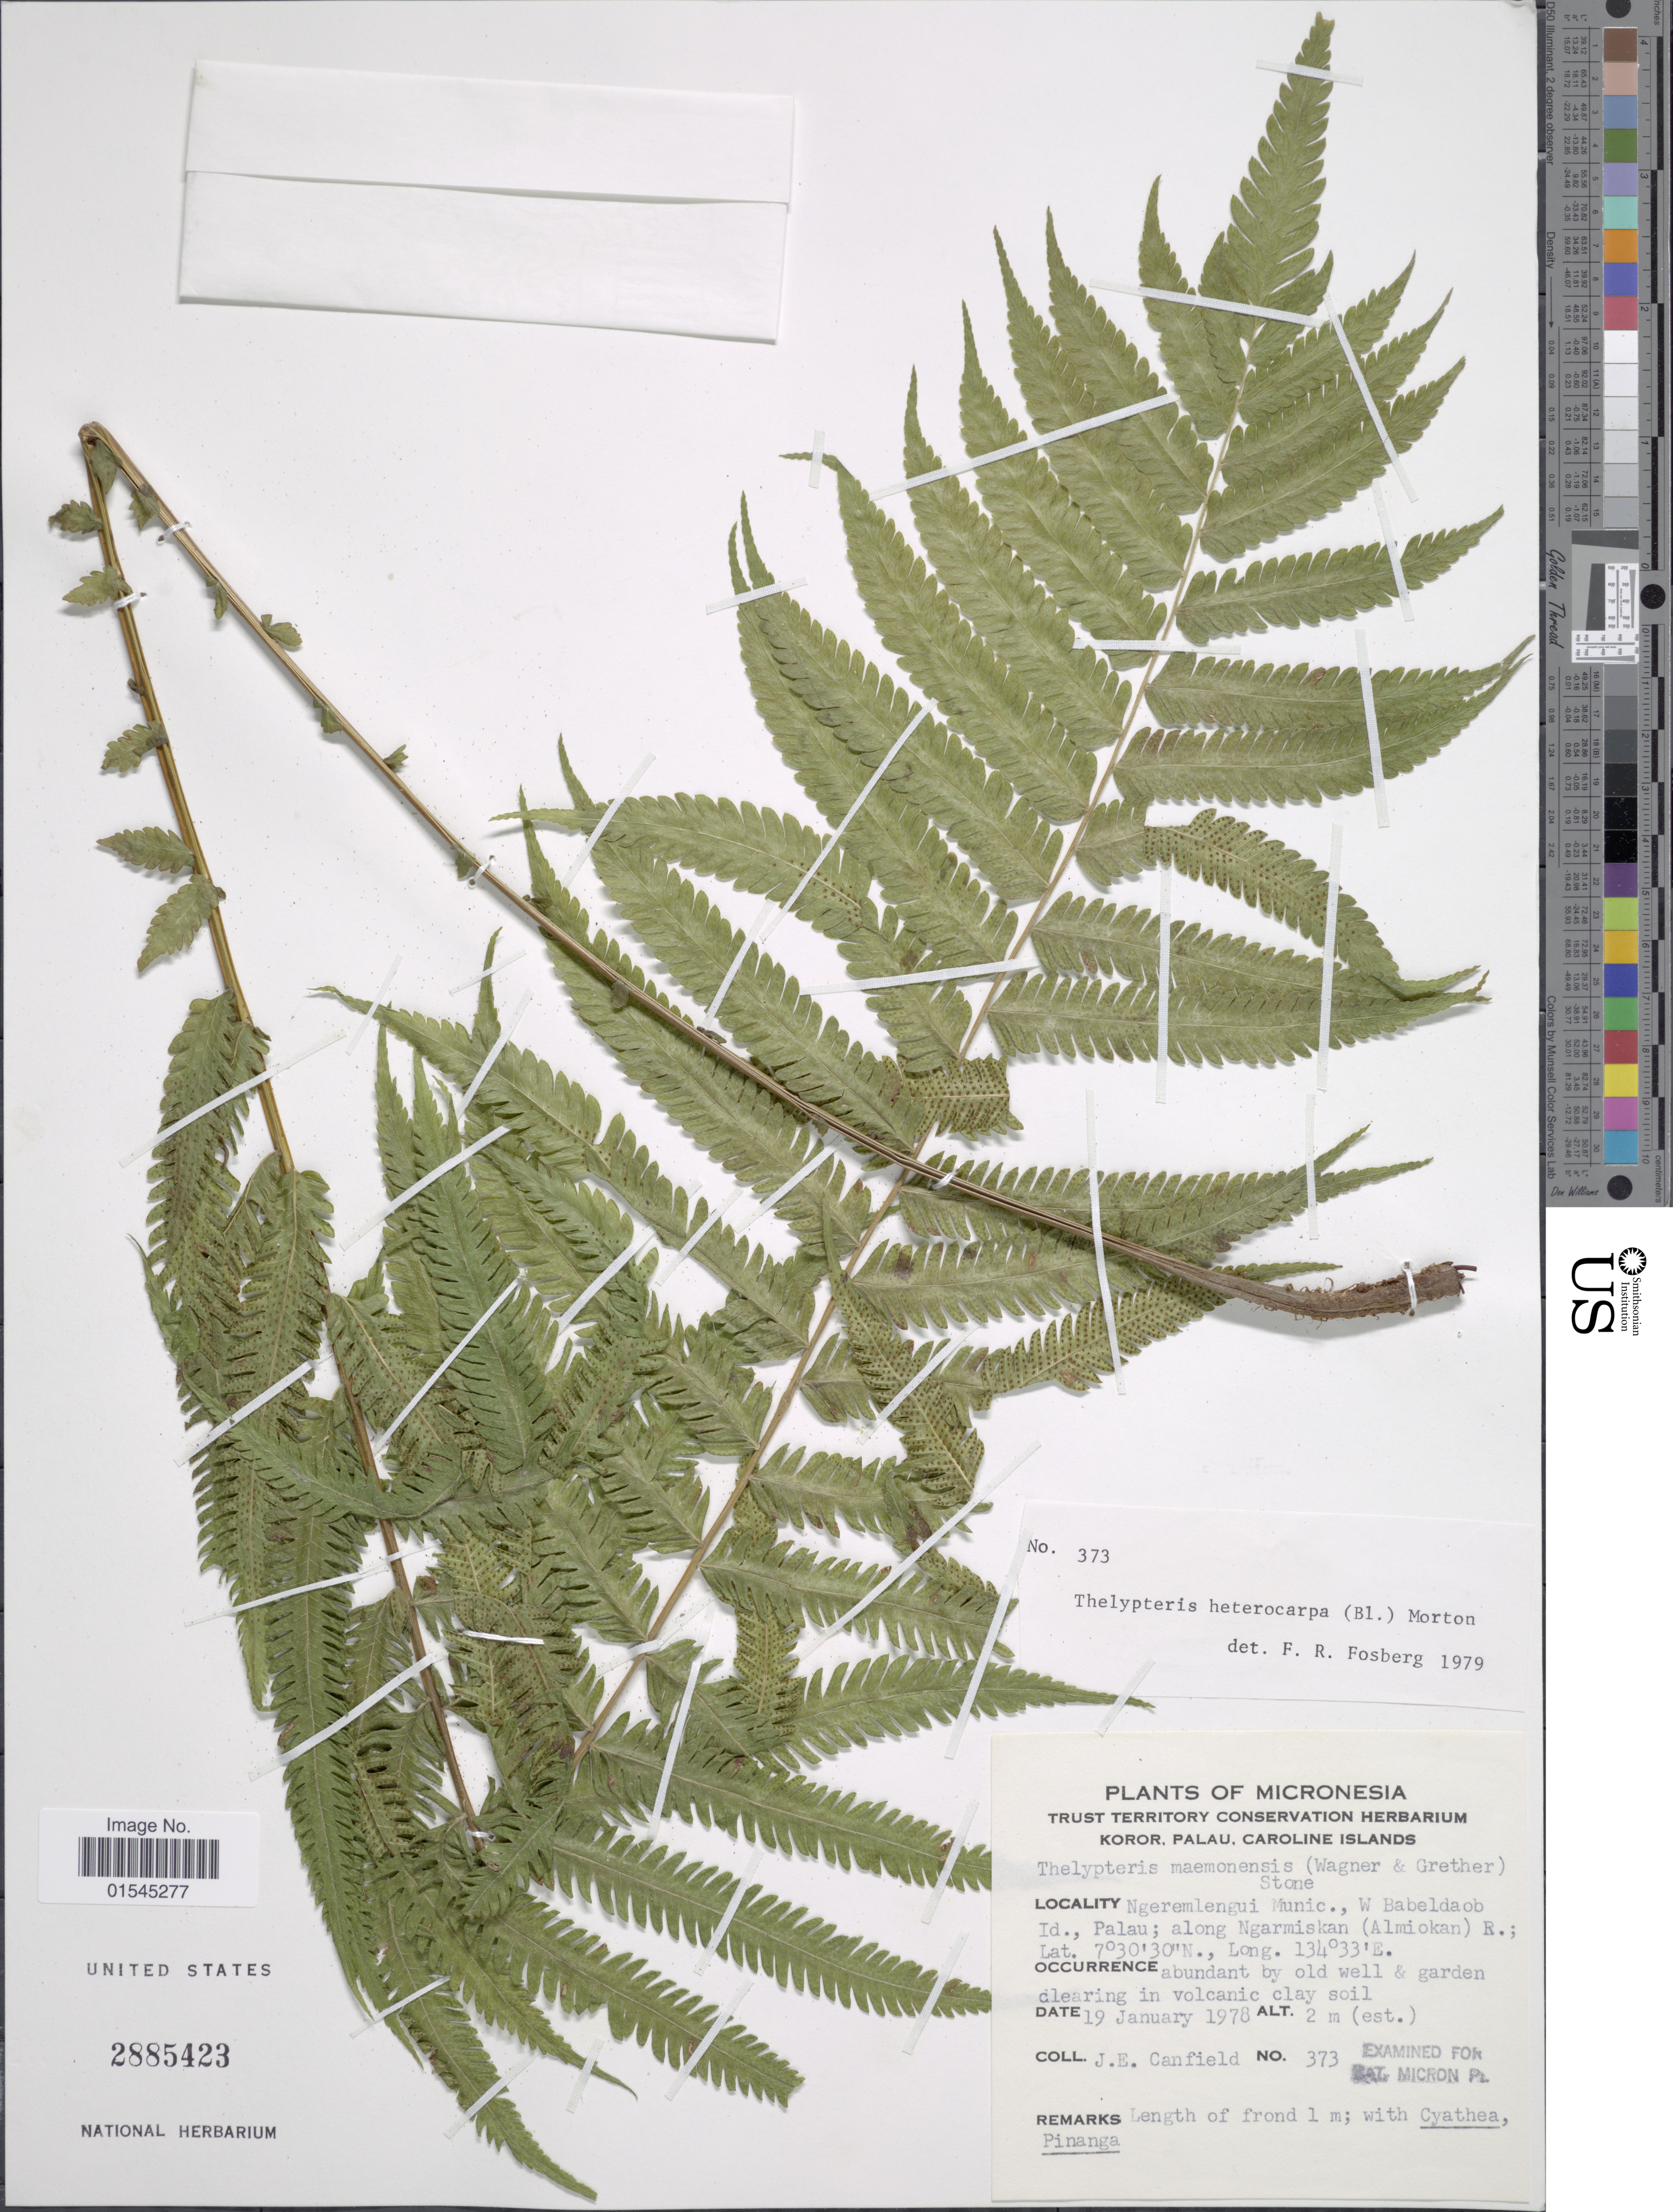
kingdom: Plantae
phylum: Tracheophyta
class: Polypodiopsida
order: Polypodiales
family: Thelypteridaceae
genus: Sphaerostephanos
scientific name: Sphaerostephanos heterocarpus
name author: (Blume) Holttum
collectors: J. E. Canfield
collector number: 373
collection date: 1978-01-19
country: Palau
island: Babeldaob [Babelthuap]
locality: Macrinesia. Koror, Palau, Caroline Islands. Ngeremlengui Munic., W. Babeldaob Id., Palau; along Ngarmiskan (Almikan)R.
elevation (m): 2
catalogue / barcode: US 2885423